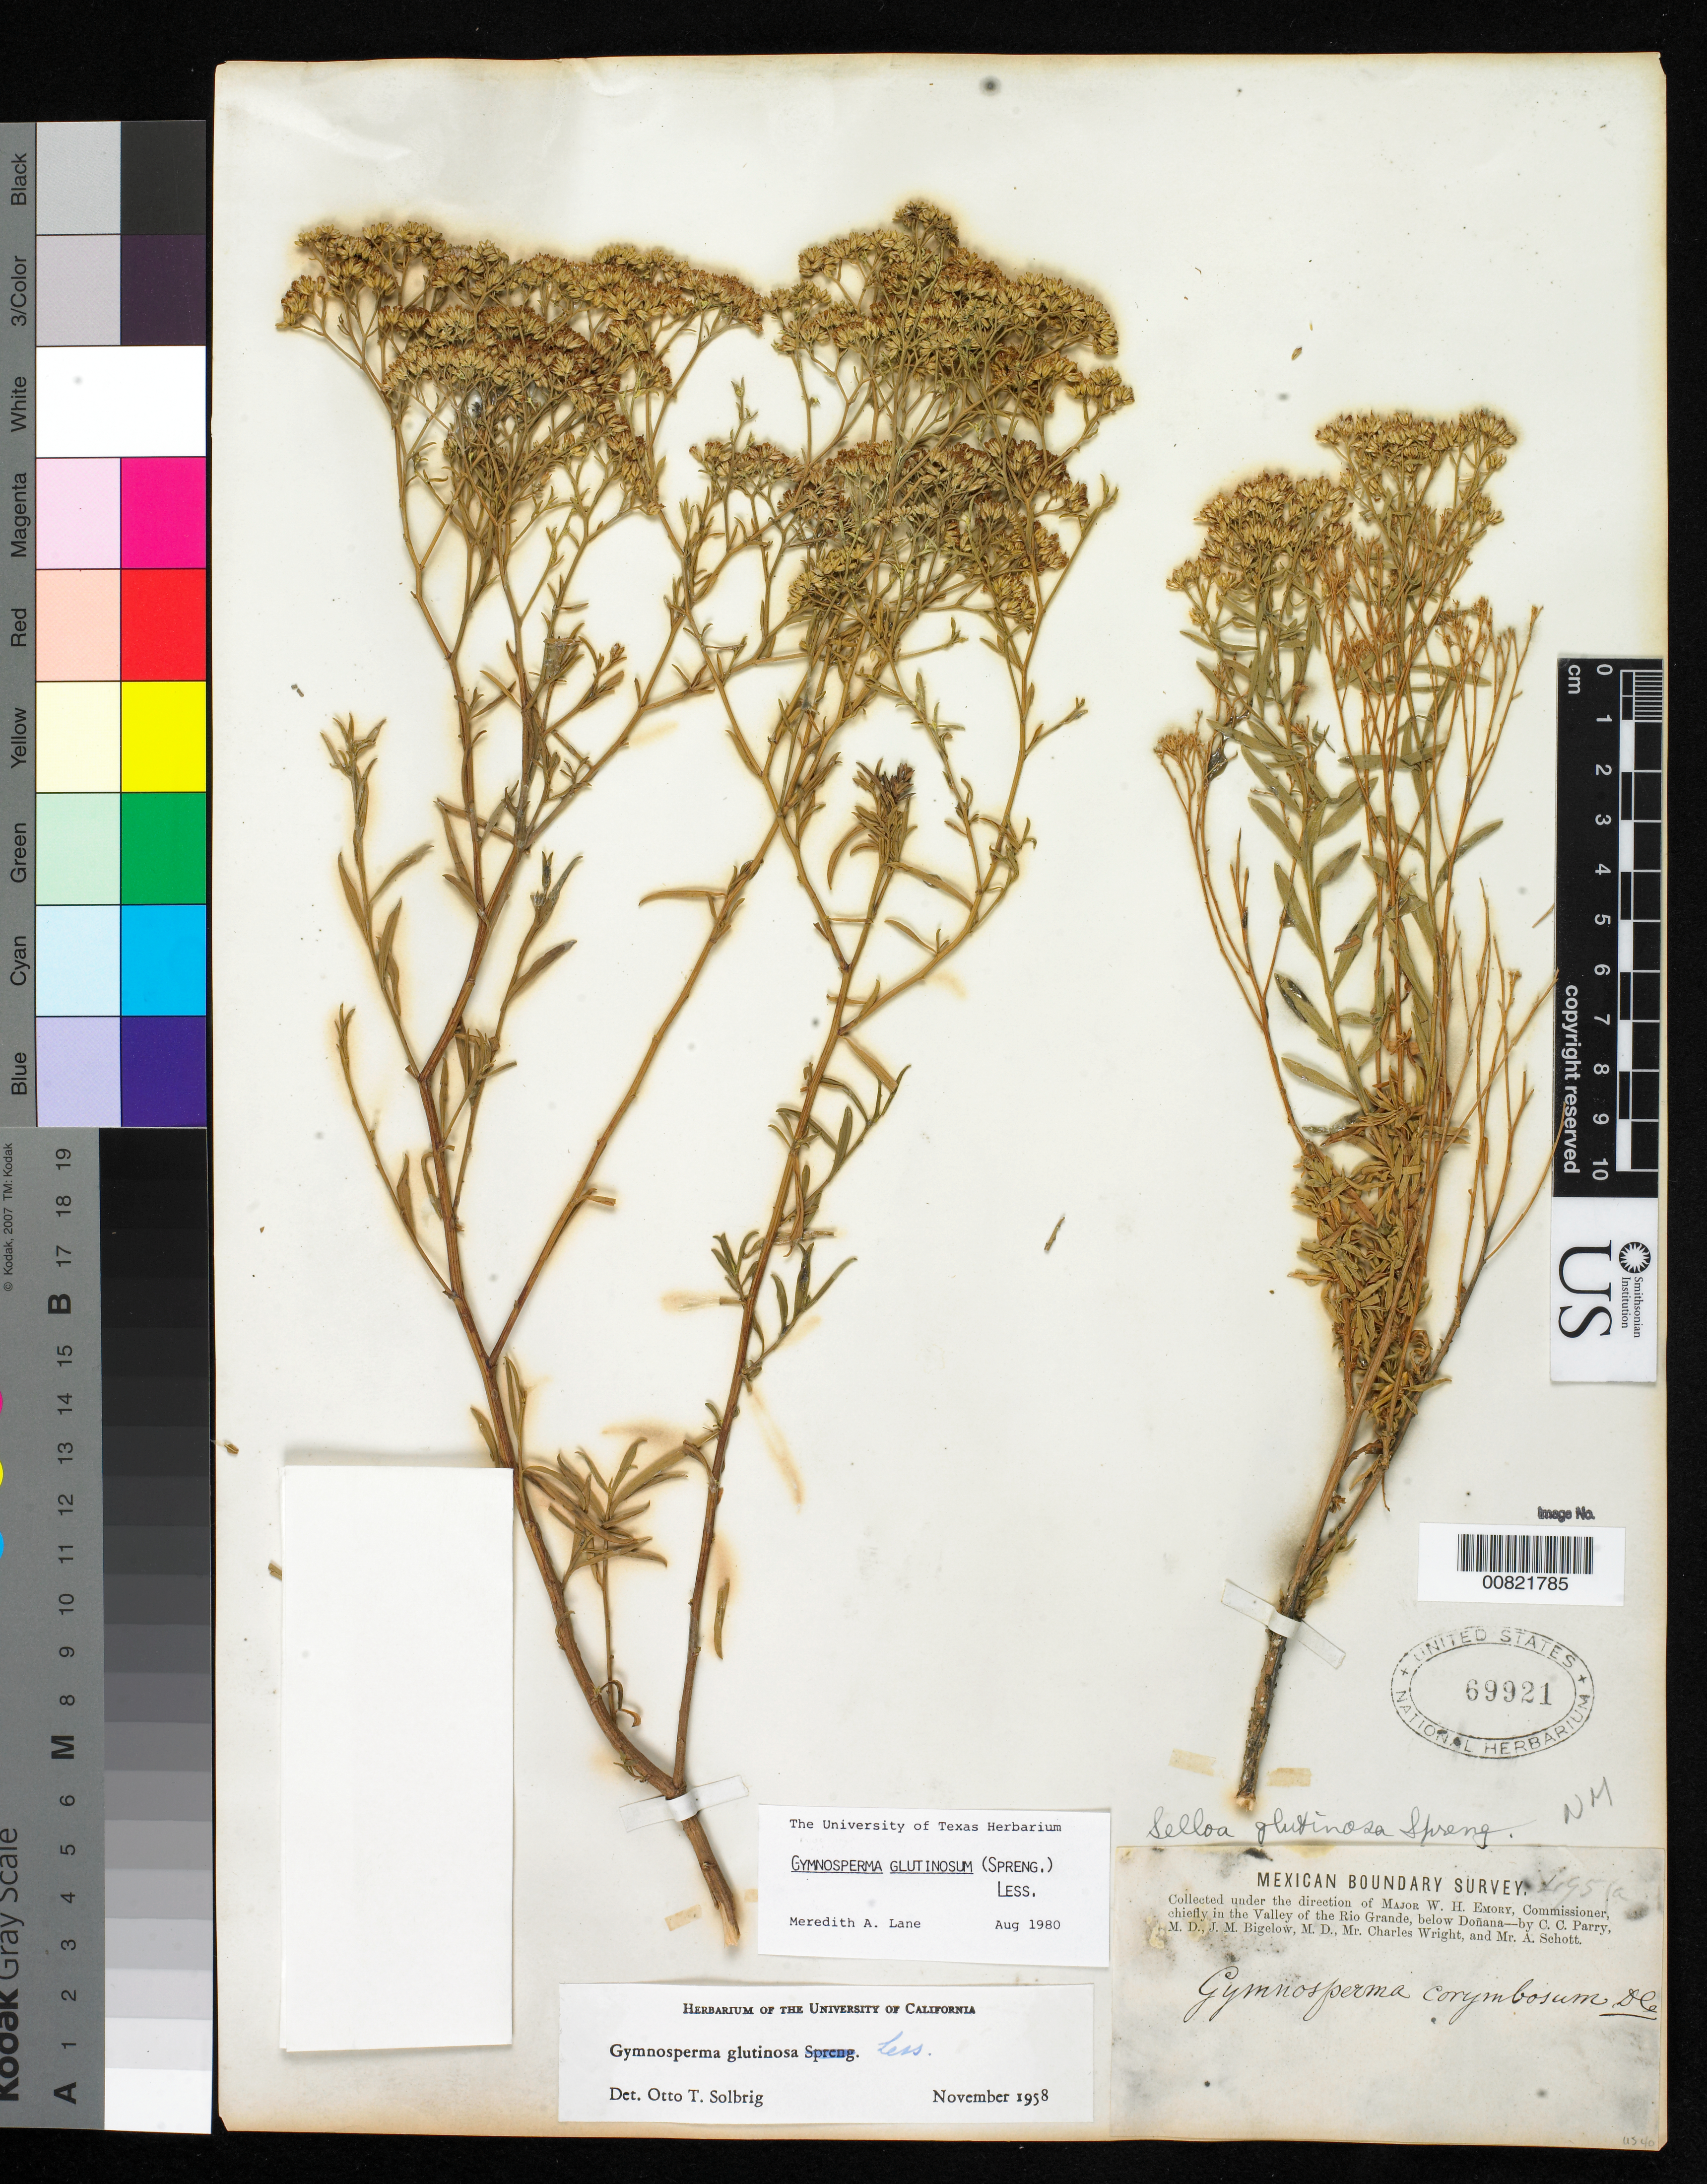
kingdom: Plantae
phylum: Tracheophyta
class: Magnoliopsida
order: Asterales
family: Asteraceae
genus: Gymnosperma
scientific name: Gymnosperma glutinosum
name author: (Spreng.) Less.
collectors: C. C. Parry, J. M. Bigelow, C. Wright & A. C. V. Schott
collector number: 495a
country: United States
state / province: New Mexico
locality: Valley of the Rio Grande, below Doñana, New Mexico.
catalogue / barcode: US 69921